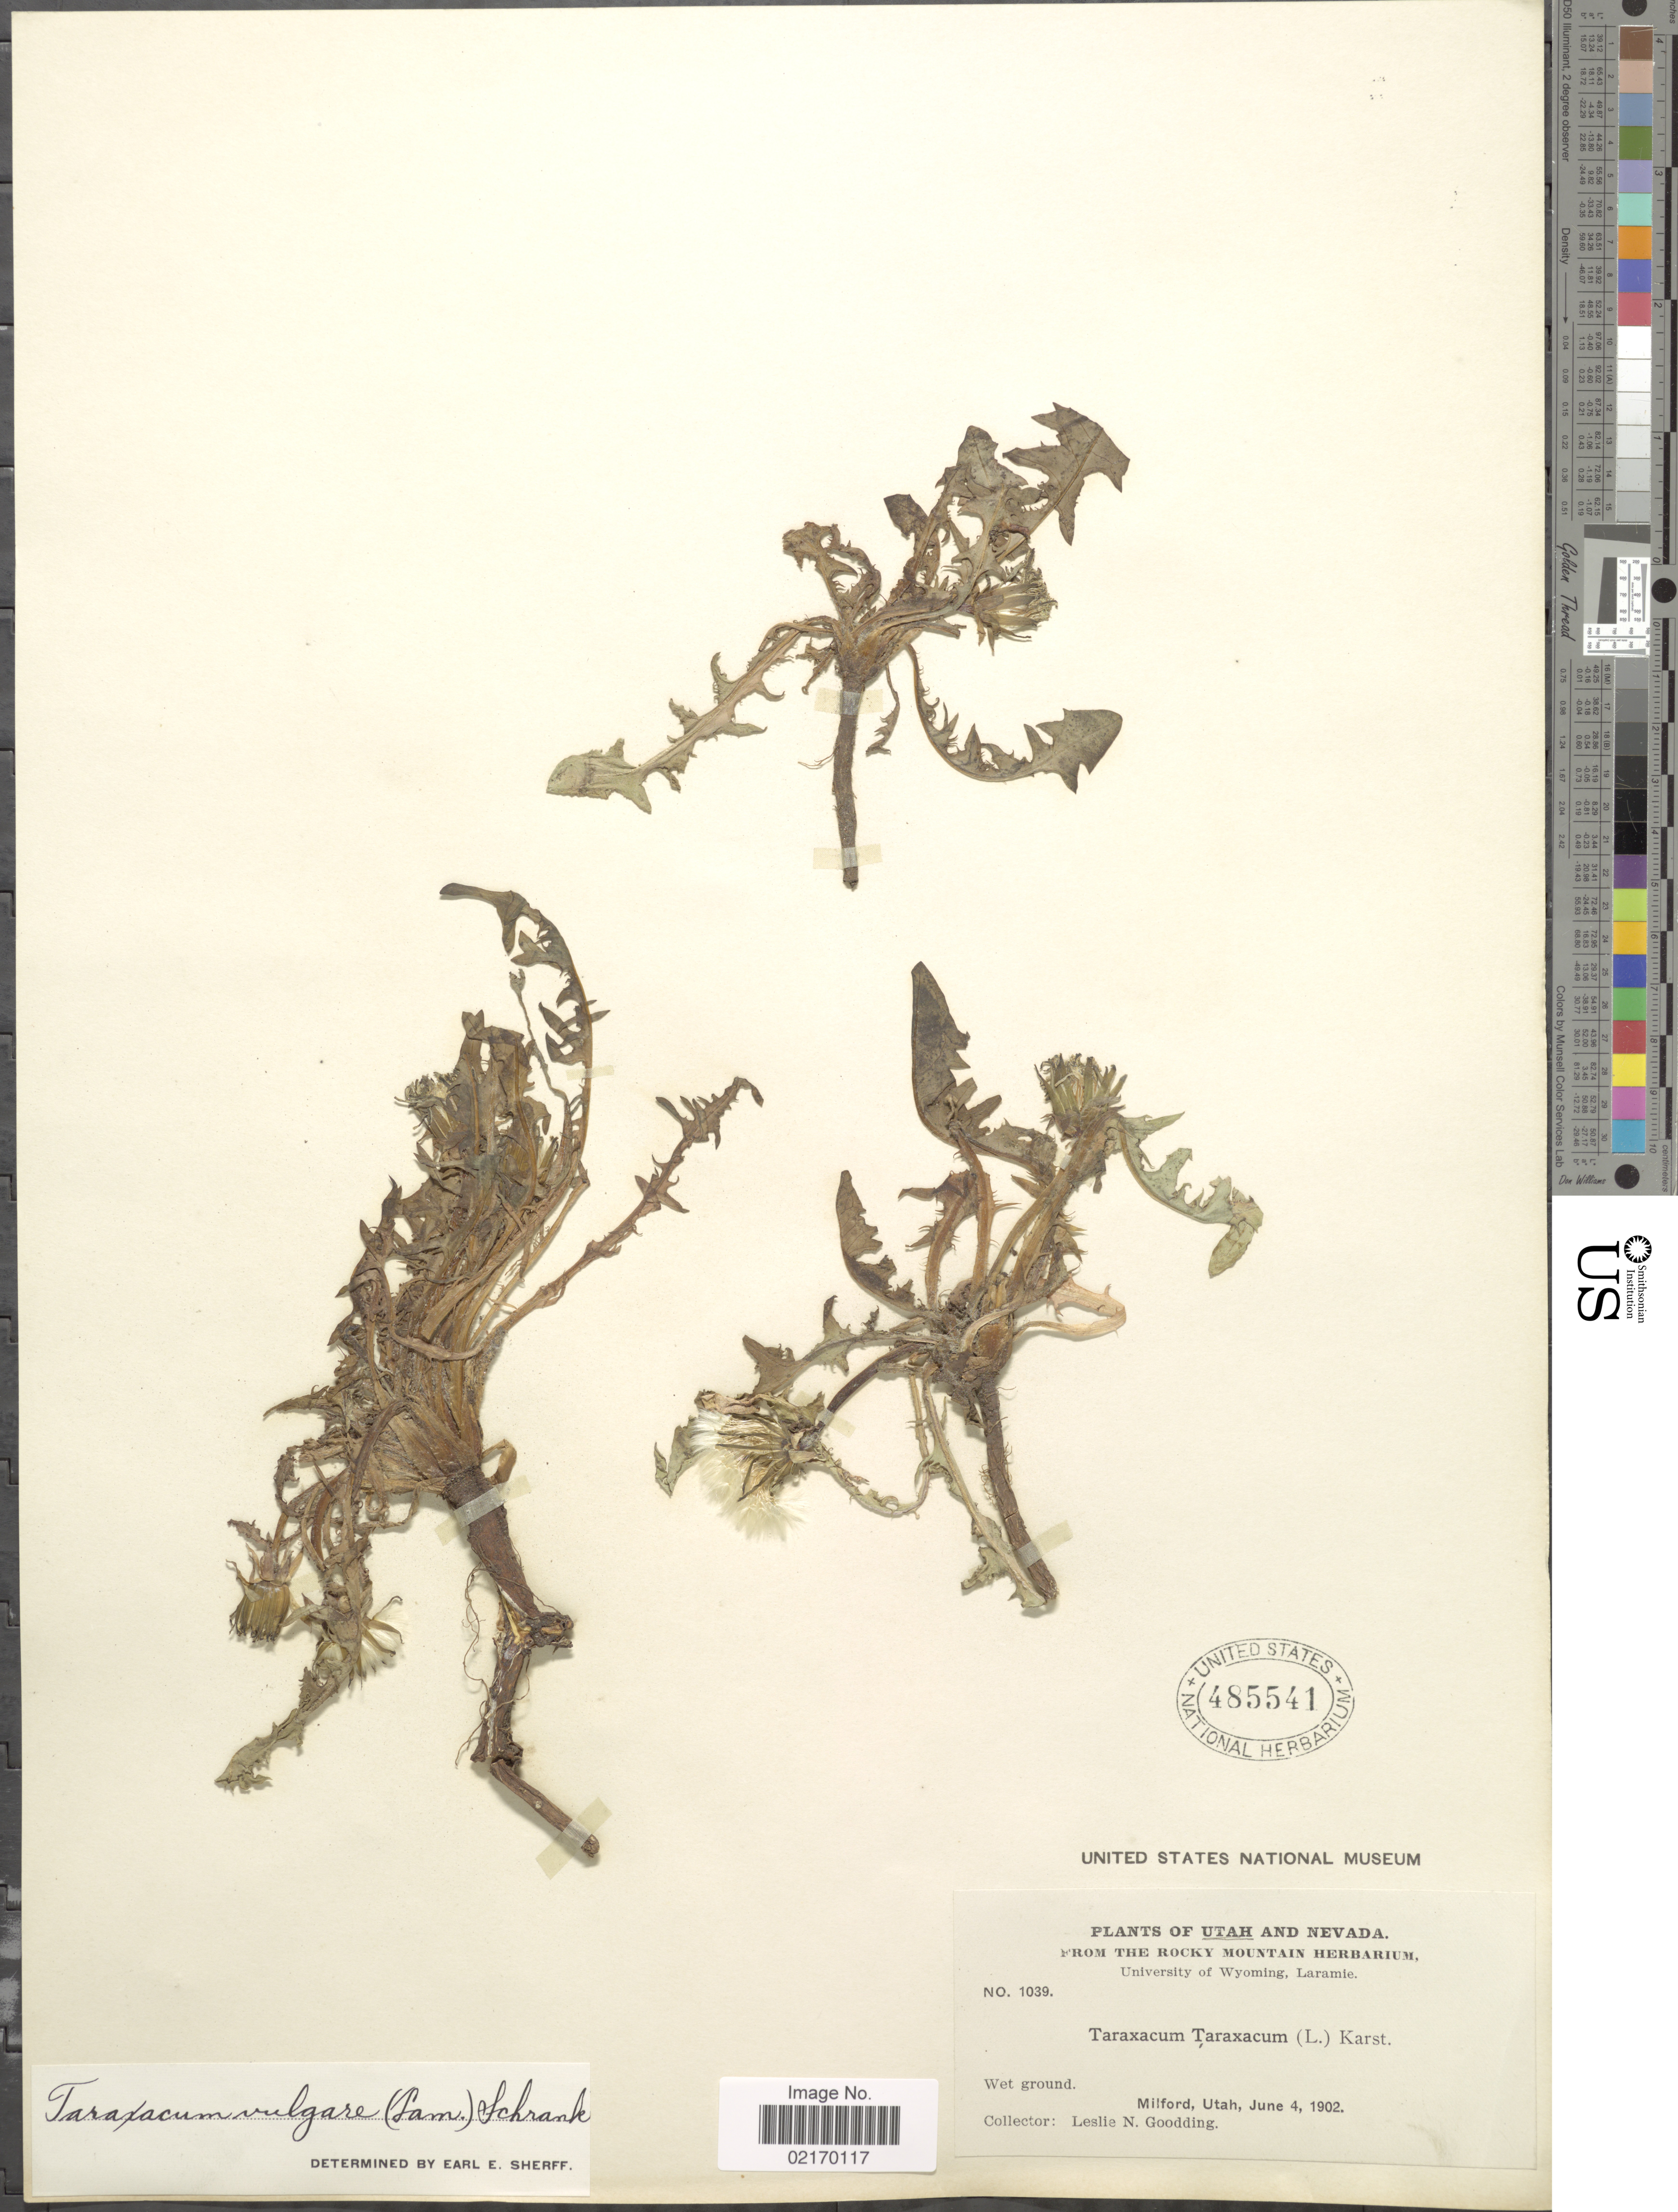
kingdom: Plantae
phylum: Tracheophyta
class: Magnoliopsida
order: Asterales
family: Asteraceae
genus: Taraxacum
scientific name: Taraxacum officinale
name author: G.H. Weber ex F.H. Wigg.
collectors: L. N. Goodding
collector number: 1039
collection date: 1902-06-04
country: United States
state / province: Utah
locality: Wet ground, Milford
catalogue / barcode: US 485541